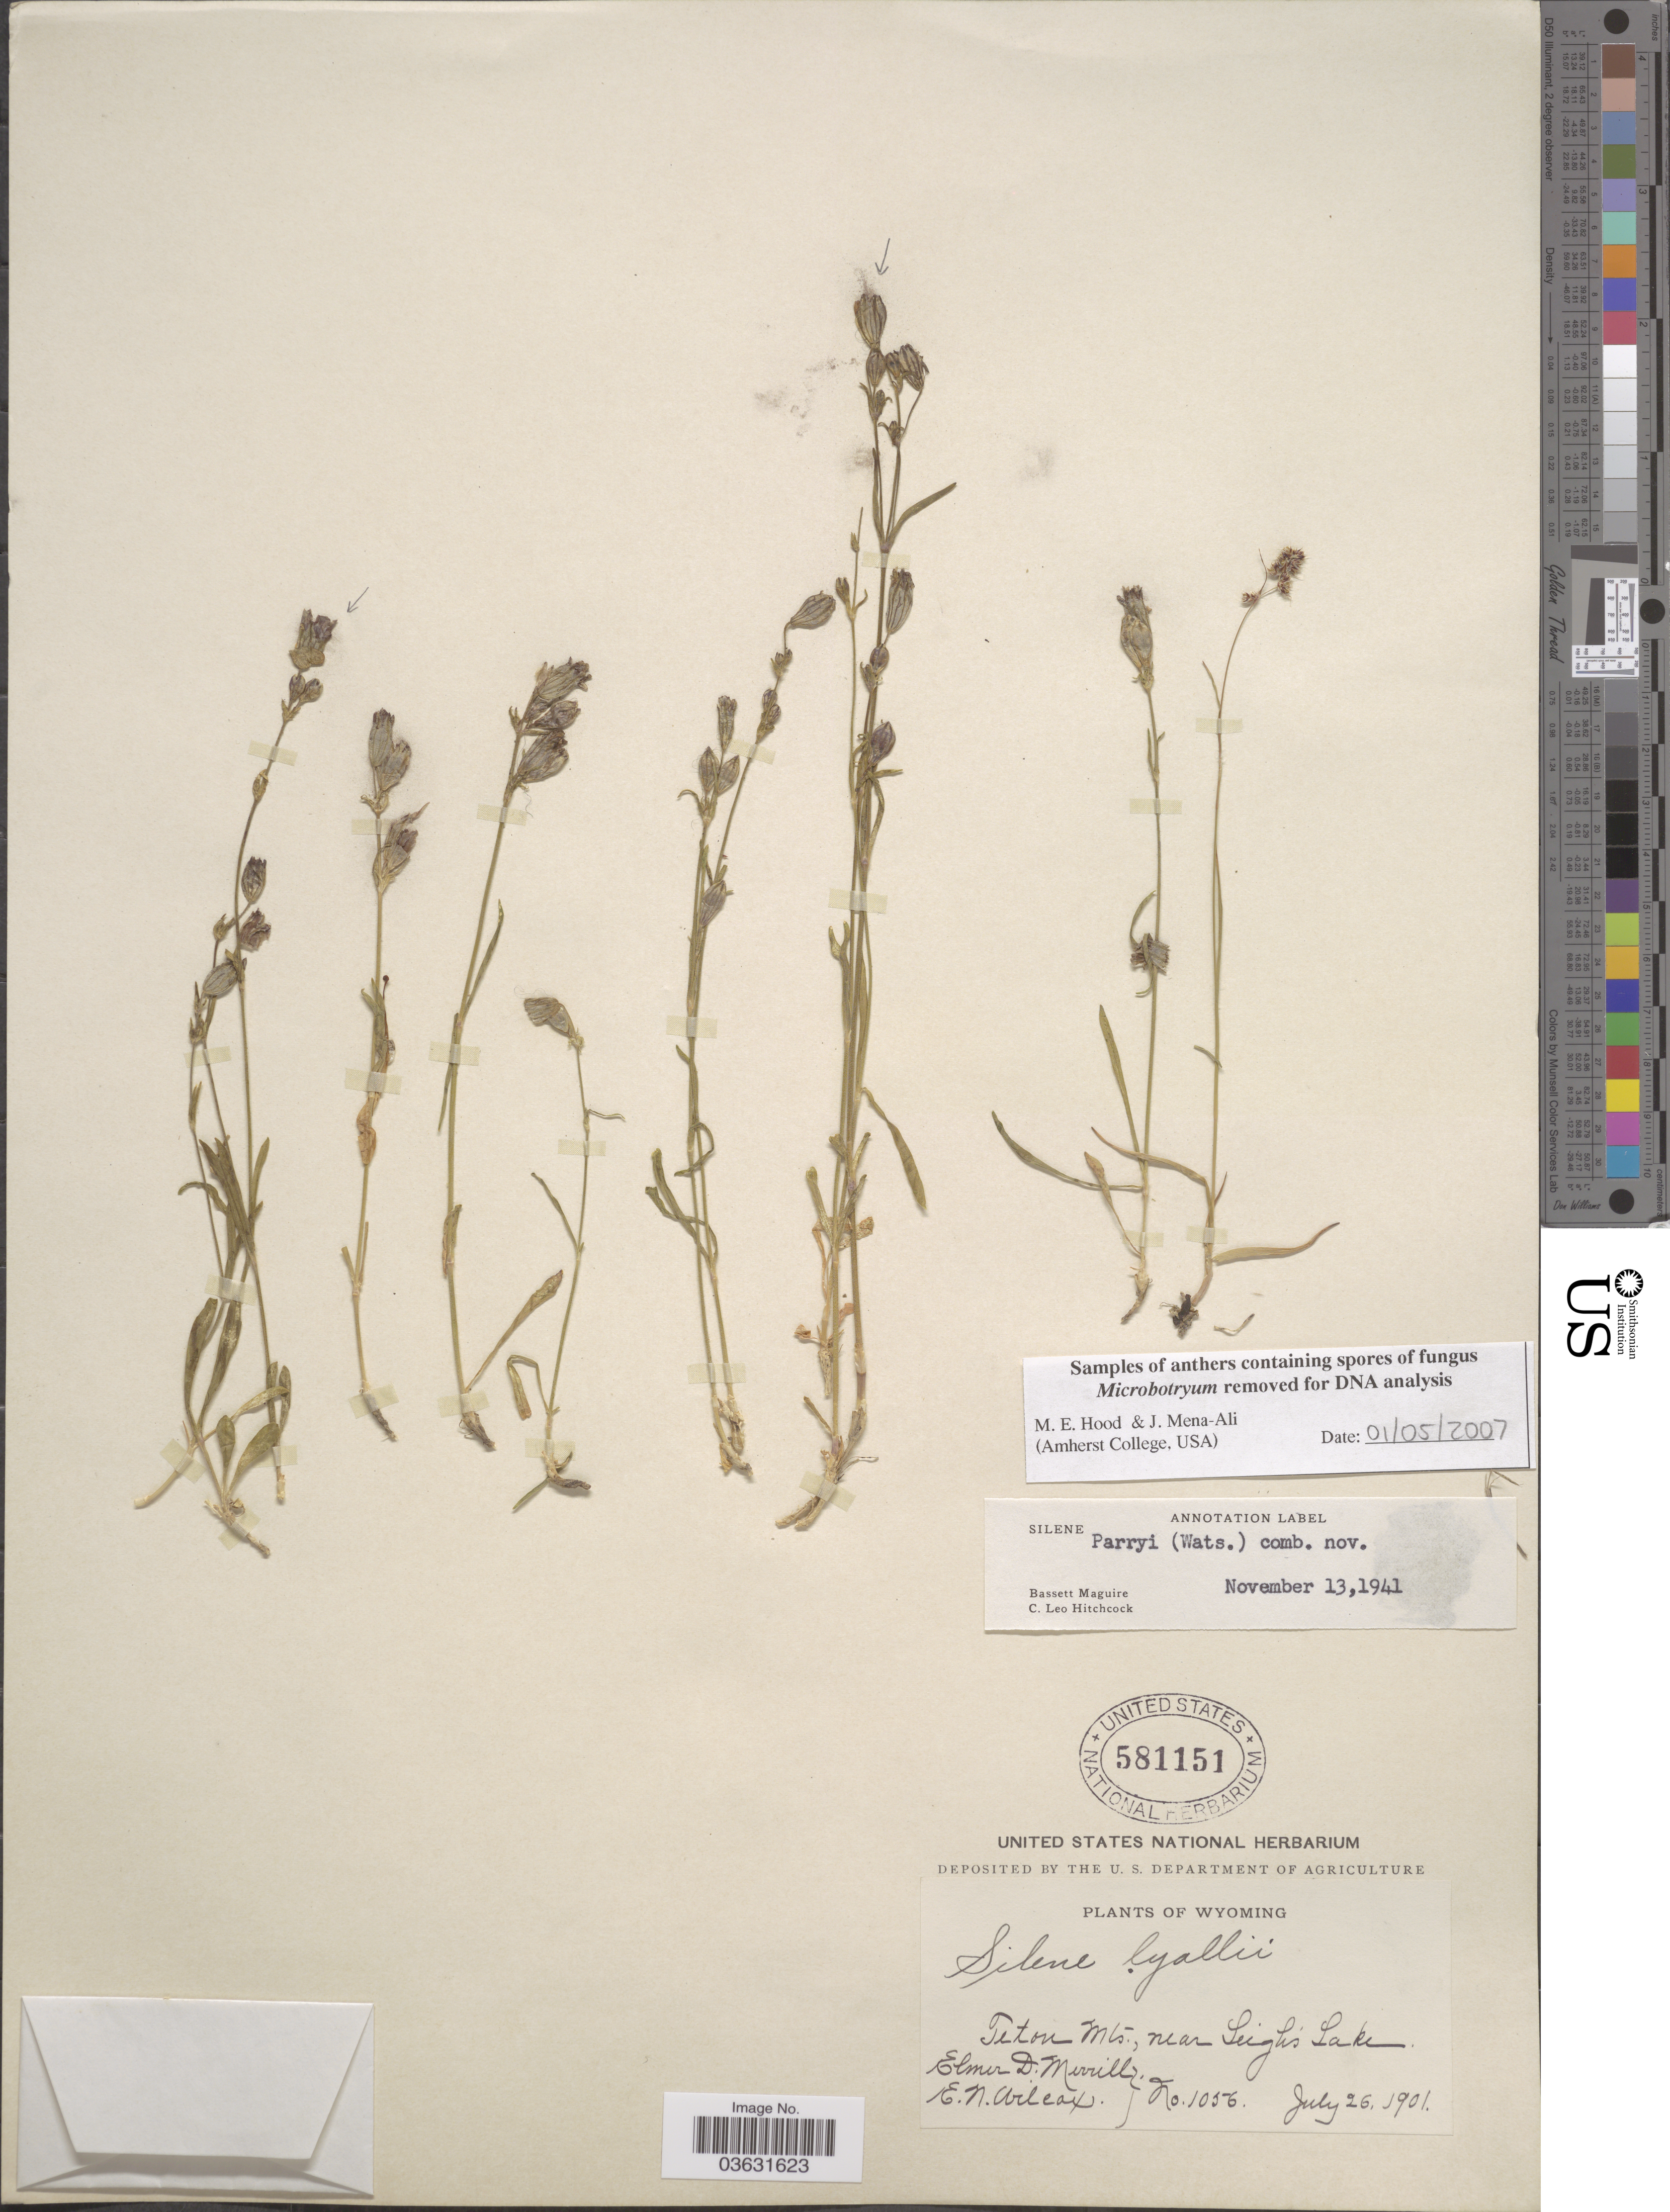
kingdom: Plantae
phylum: Tracheophyta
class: Magnoliopsida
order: Caryophyllales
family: Caryophyllaceae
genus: Silene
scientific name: Silene parryi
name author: (S. Watson) C.L. Hitchc. & Maguire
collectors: E. D. Merrill & E. Wilcox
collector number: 1056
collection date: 1901-07-26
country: United States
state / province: Wyoming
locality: Teton Mts., near Leigh's Lake.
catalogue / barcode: US 581151